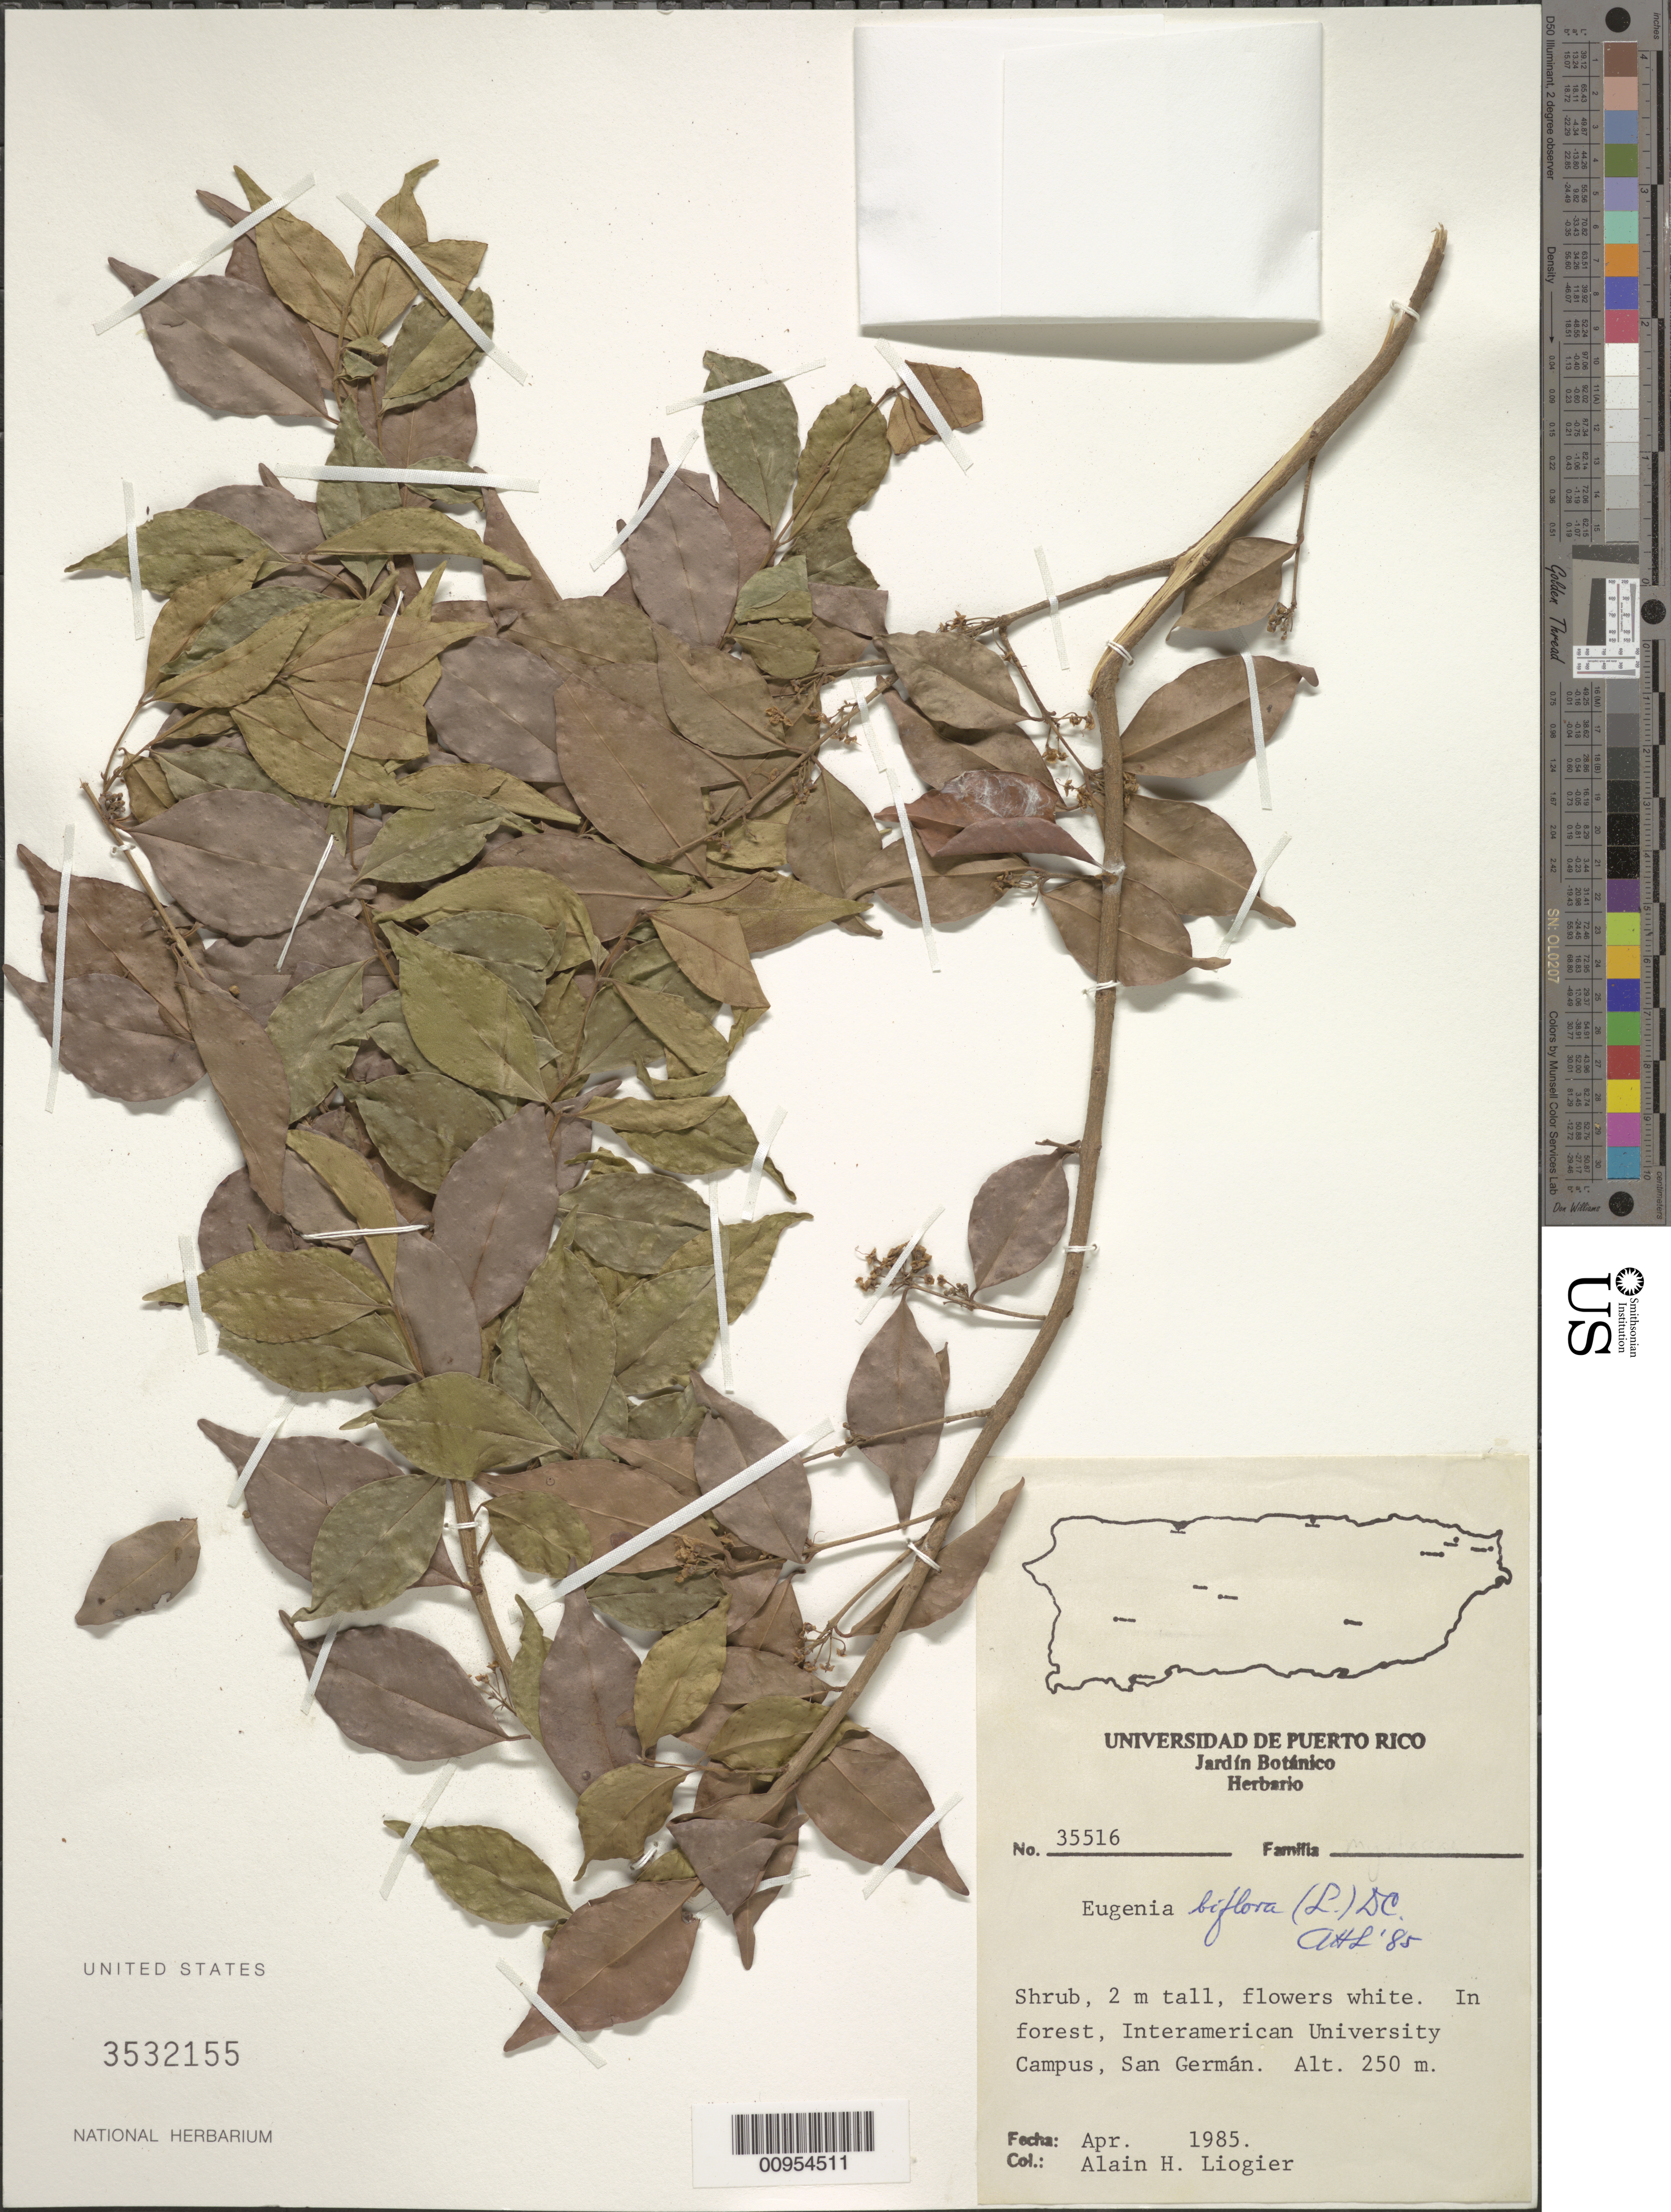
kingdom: Plantae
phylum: Tracheophyta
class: Magnoliopsida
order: Myrtales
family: Myrtaceae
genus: Eugenia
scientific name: Eugenia biflora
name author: (L.) DC.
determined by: Liogier, Alain H.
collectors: A. H. Liogier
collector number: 35516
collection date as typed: Apr 1985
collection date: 1985-04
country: Puerto Rico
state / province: San Germán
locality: Interamerican University Campus, San Germán.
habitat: In forest.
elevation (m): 250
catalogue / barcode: US 3532155